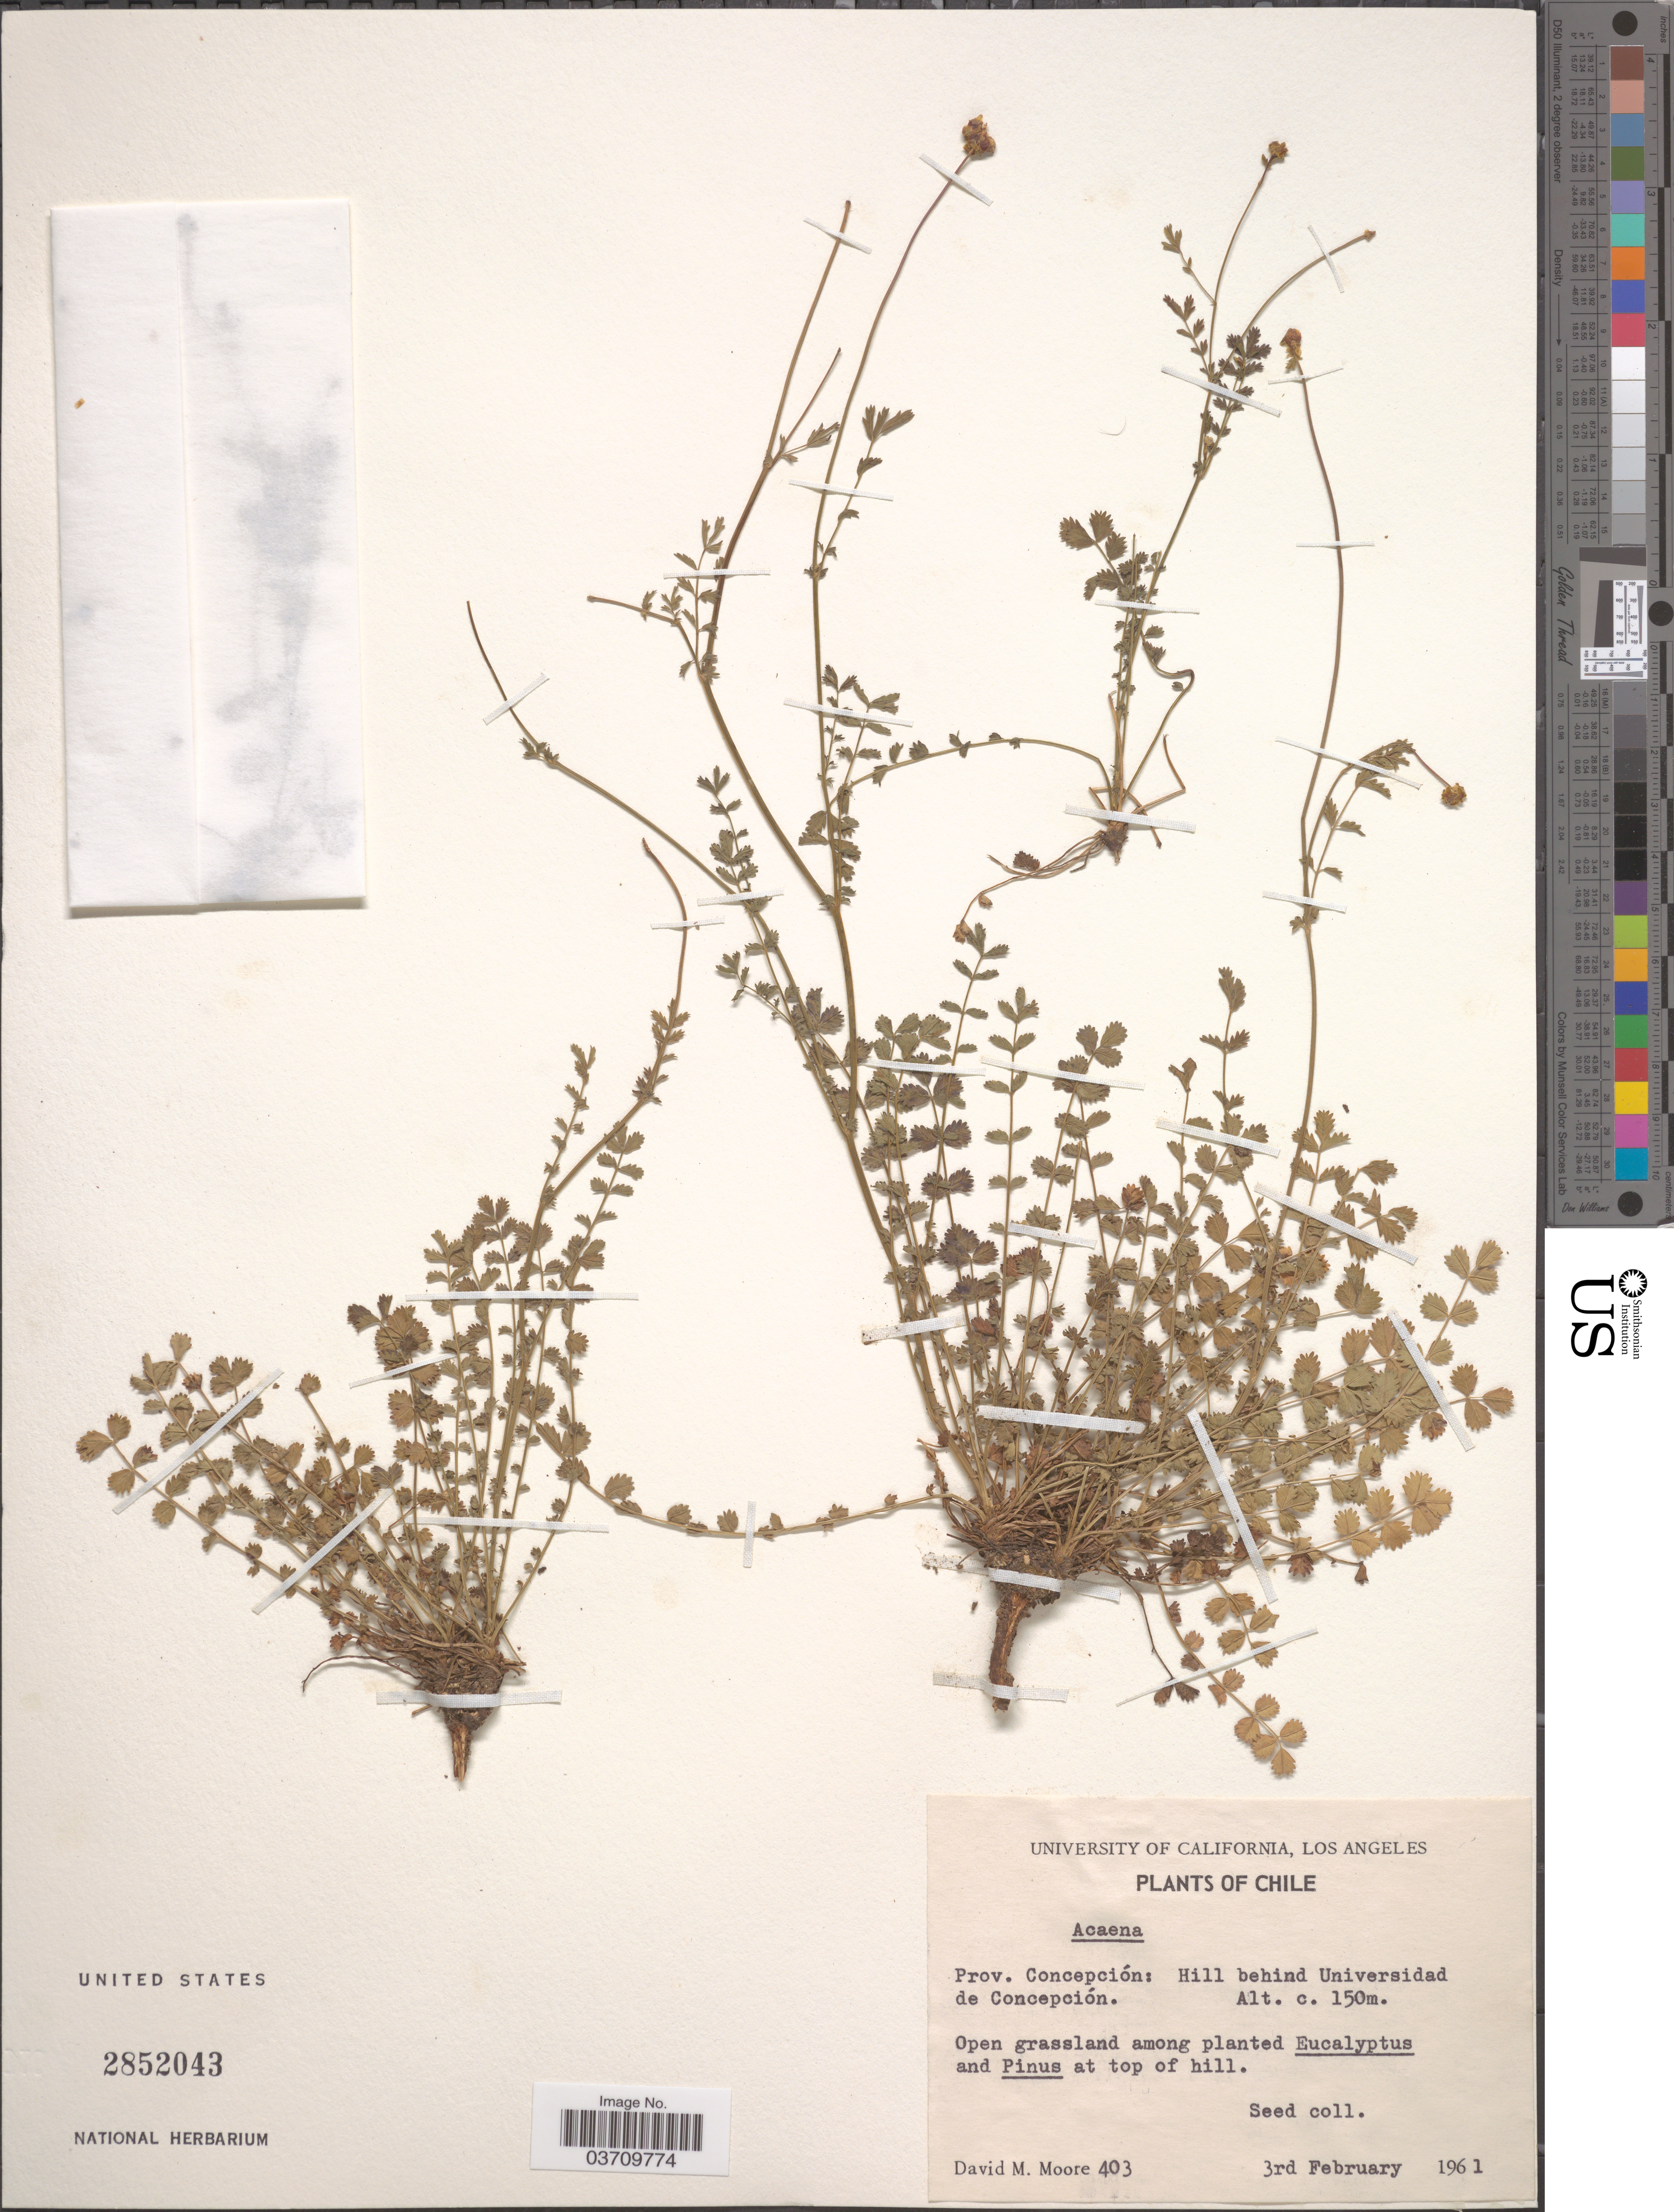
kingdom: Plantae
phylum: Tracheophyta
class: Magnoliopsida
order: Rosales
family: Rosaceae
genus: Acaena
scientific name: Acaena sp.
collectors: D. Moore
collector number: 403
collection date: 1961-02-03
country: Chile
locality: Prov. Concepción: Hill behind Universidad de Concepción.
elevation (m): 150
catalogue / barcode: US 2852043